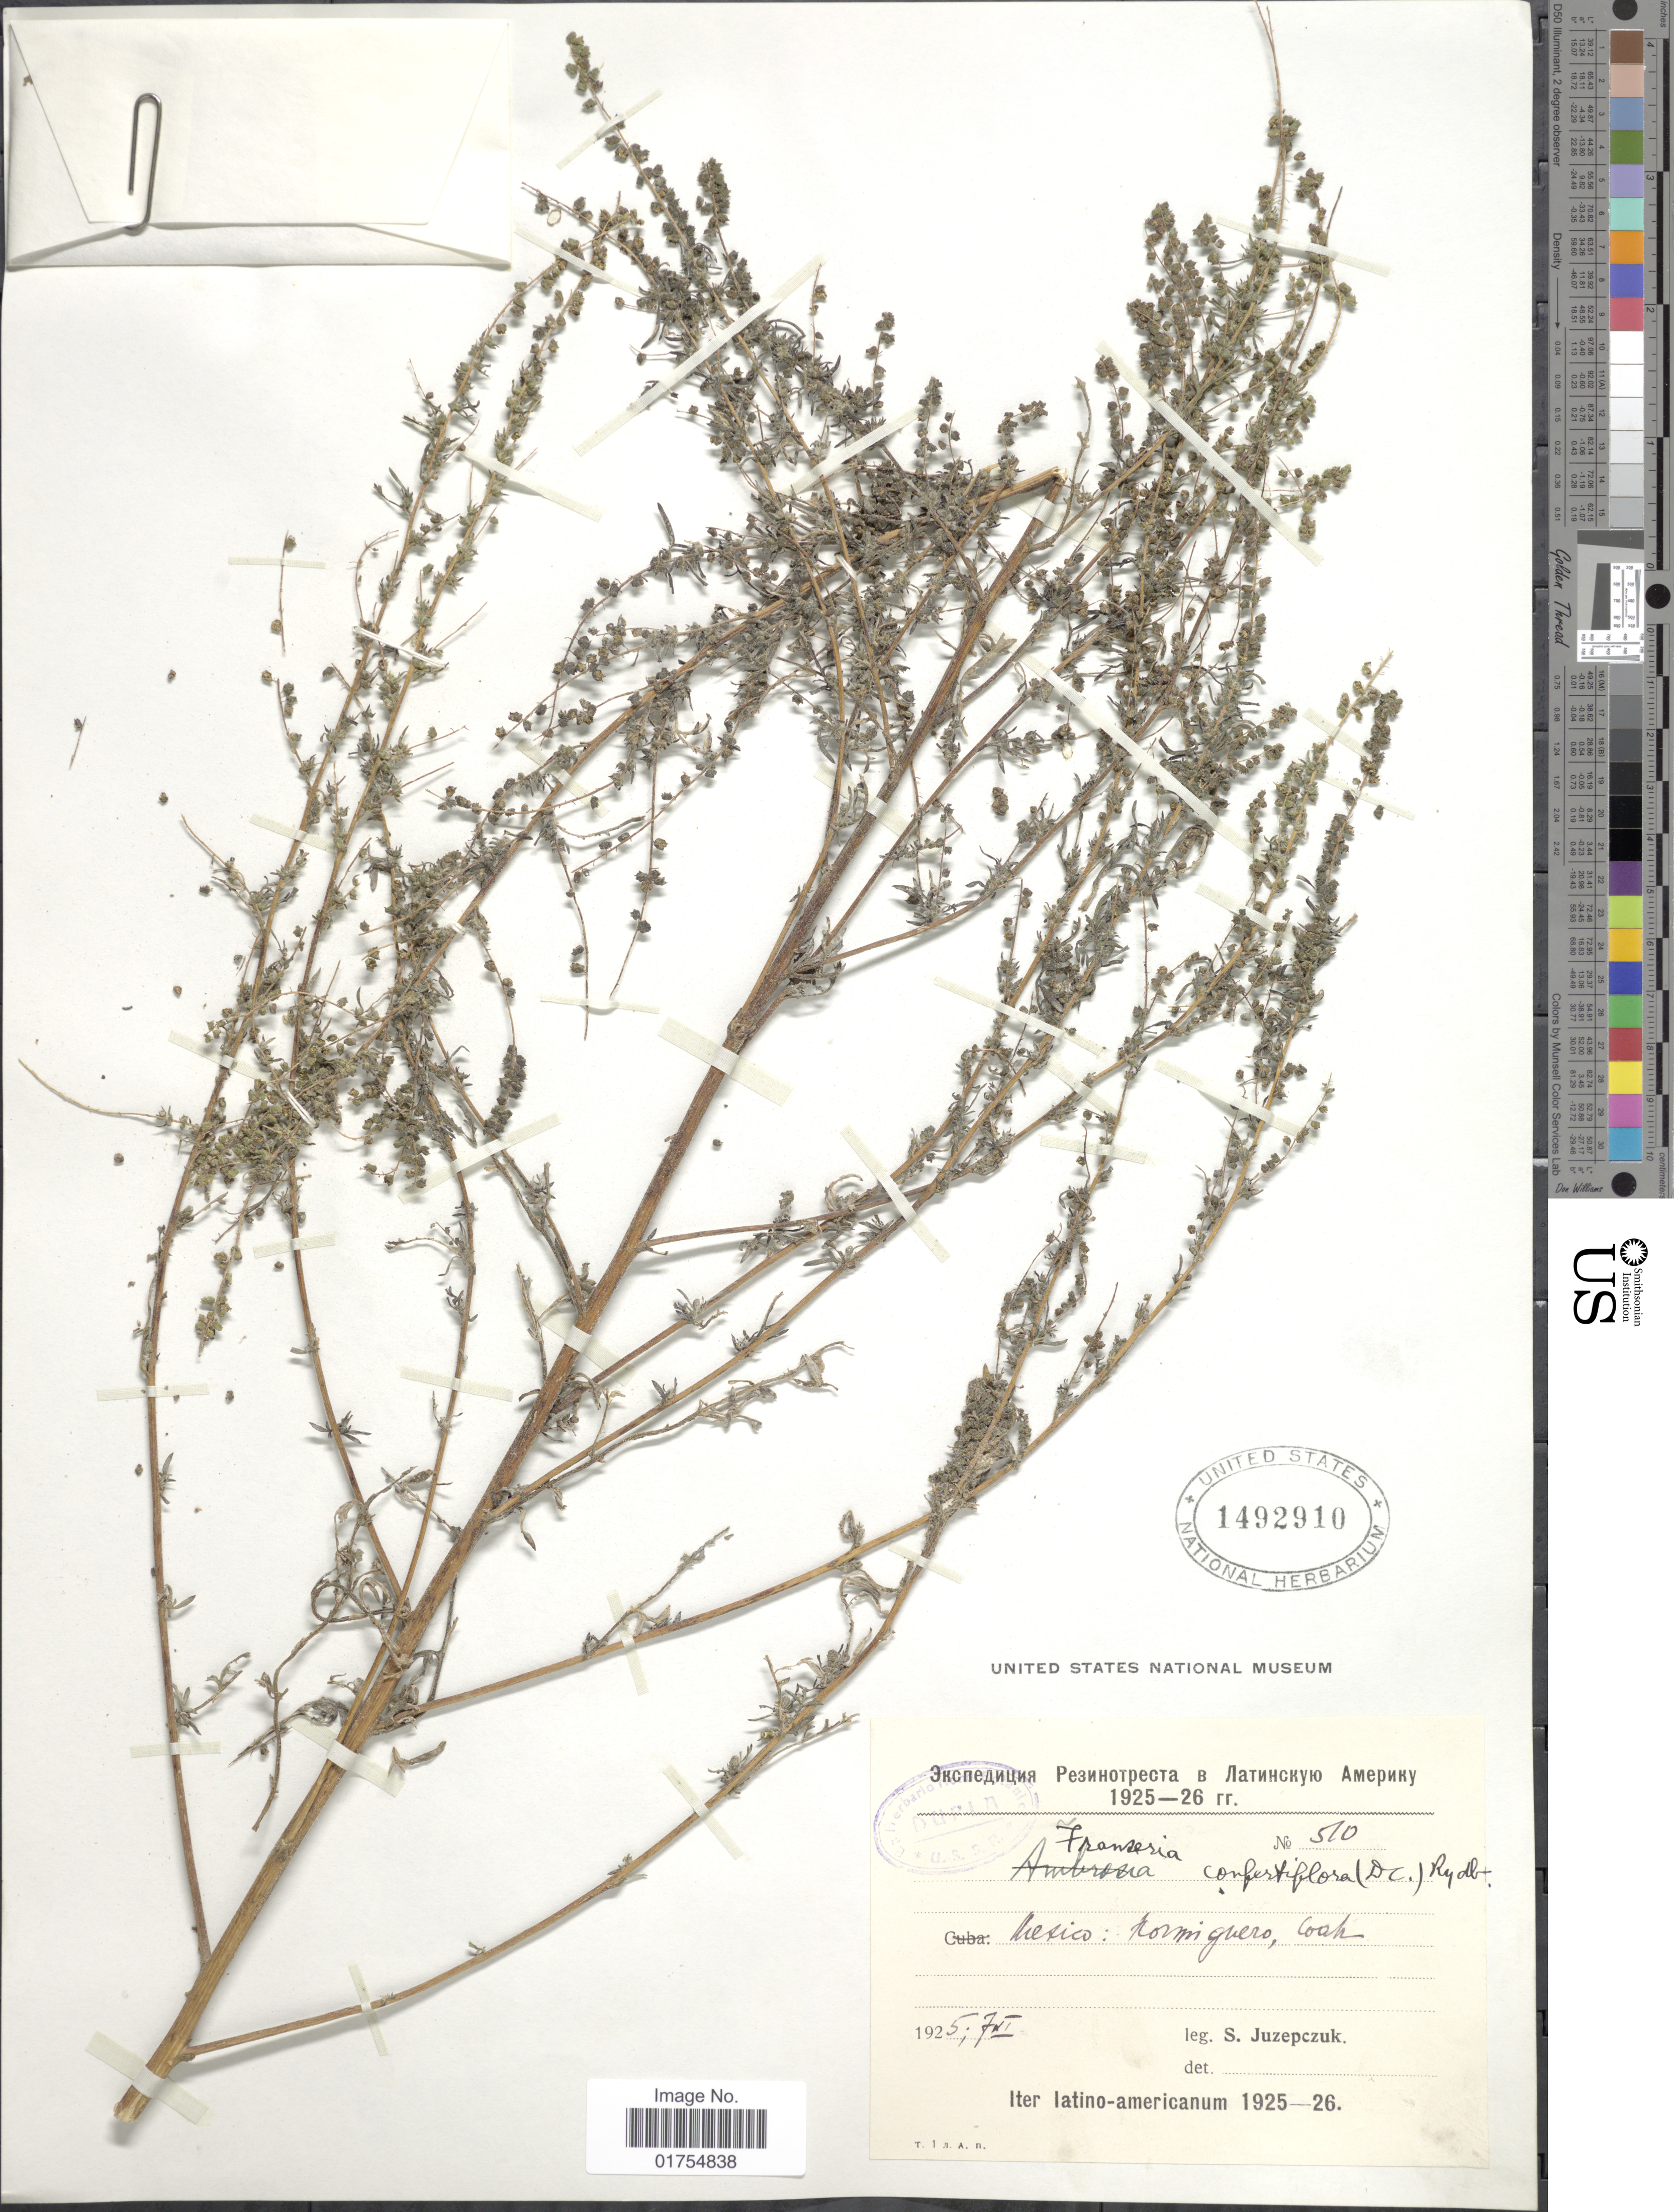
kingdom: Plantae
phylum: Tracheophyta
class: Magnoliopsida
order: Asterales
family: Asteraceae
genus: Franseria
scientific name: Franseria confertiflora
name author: (DC.) Rydb.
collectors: S. V. Juzepczuk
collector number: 510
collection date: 1925-11-07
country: Mexico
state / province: Coahuila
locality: Hormiguero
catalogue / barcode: US 1492910